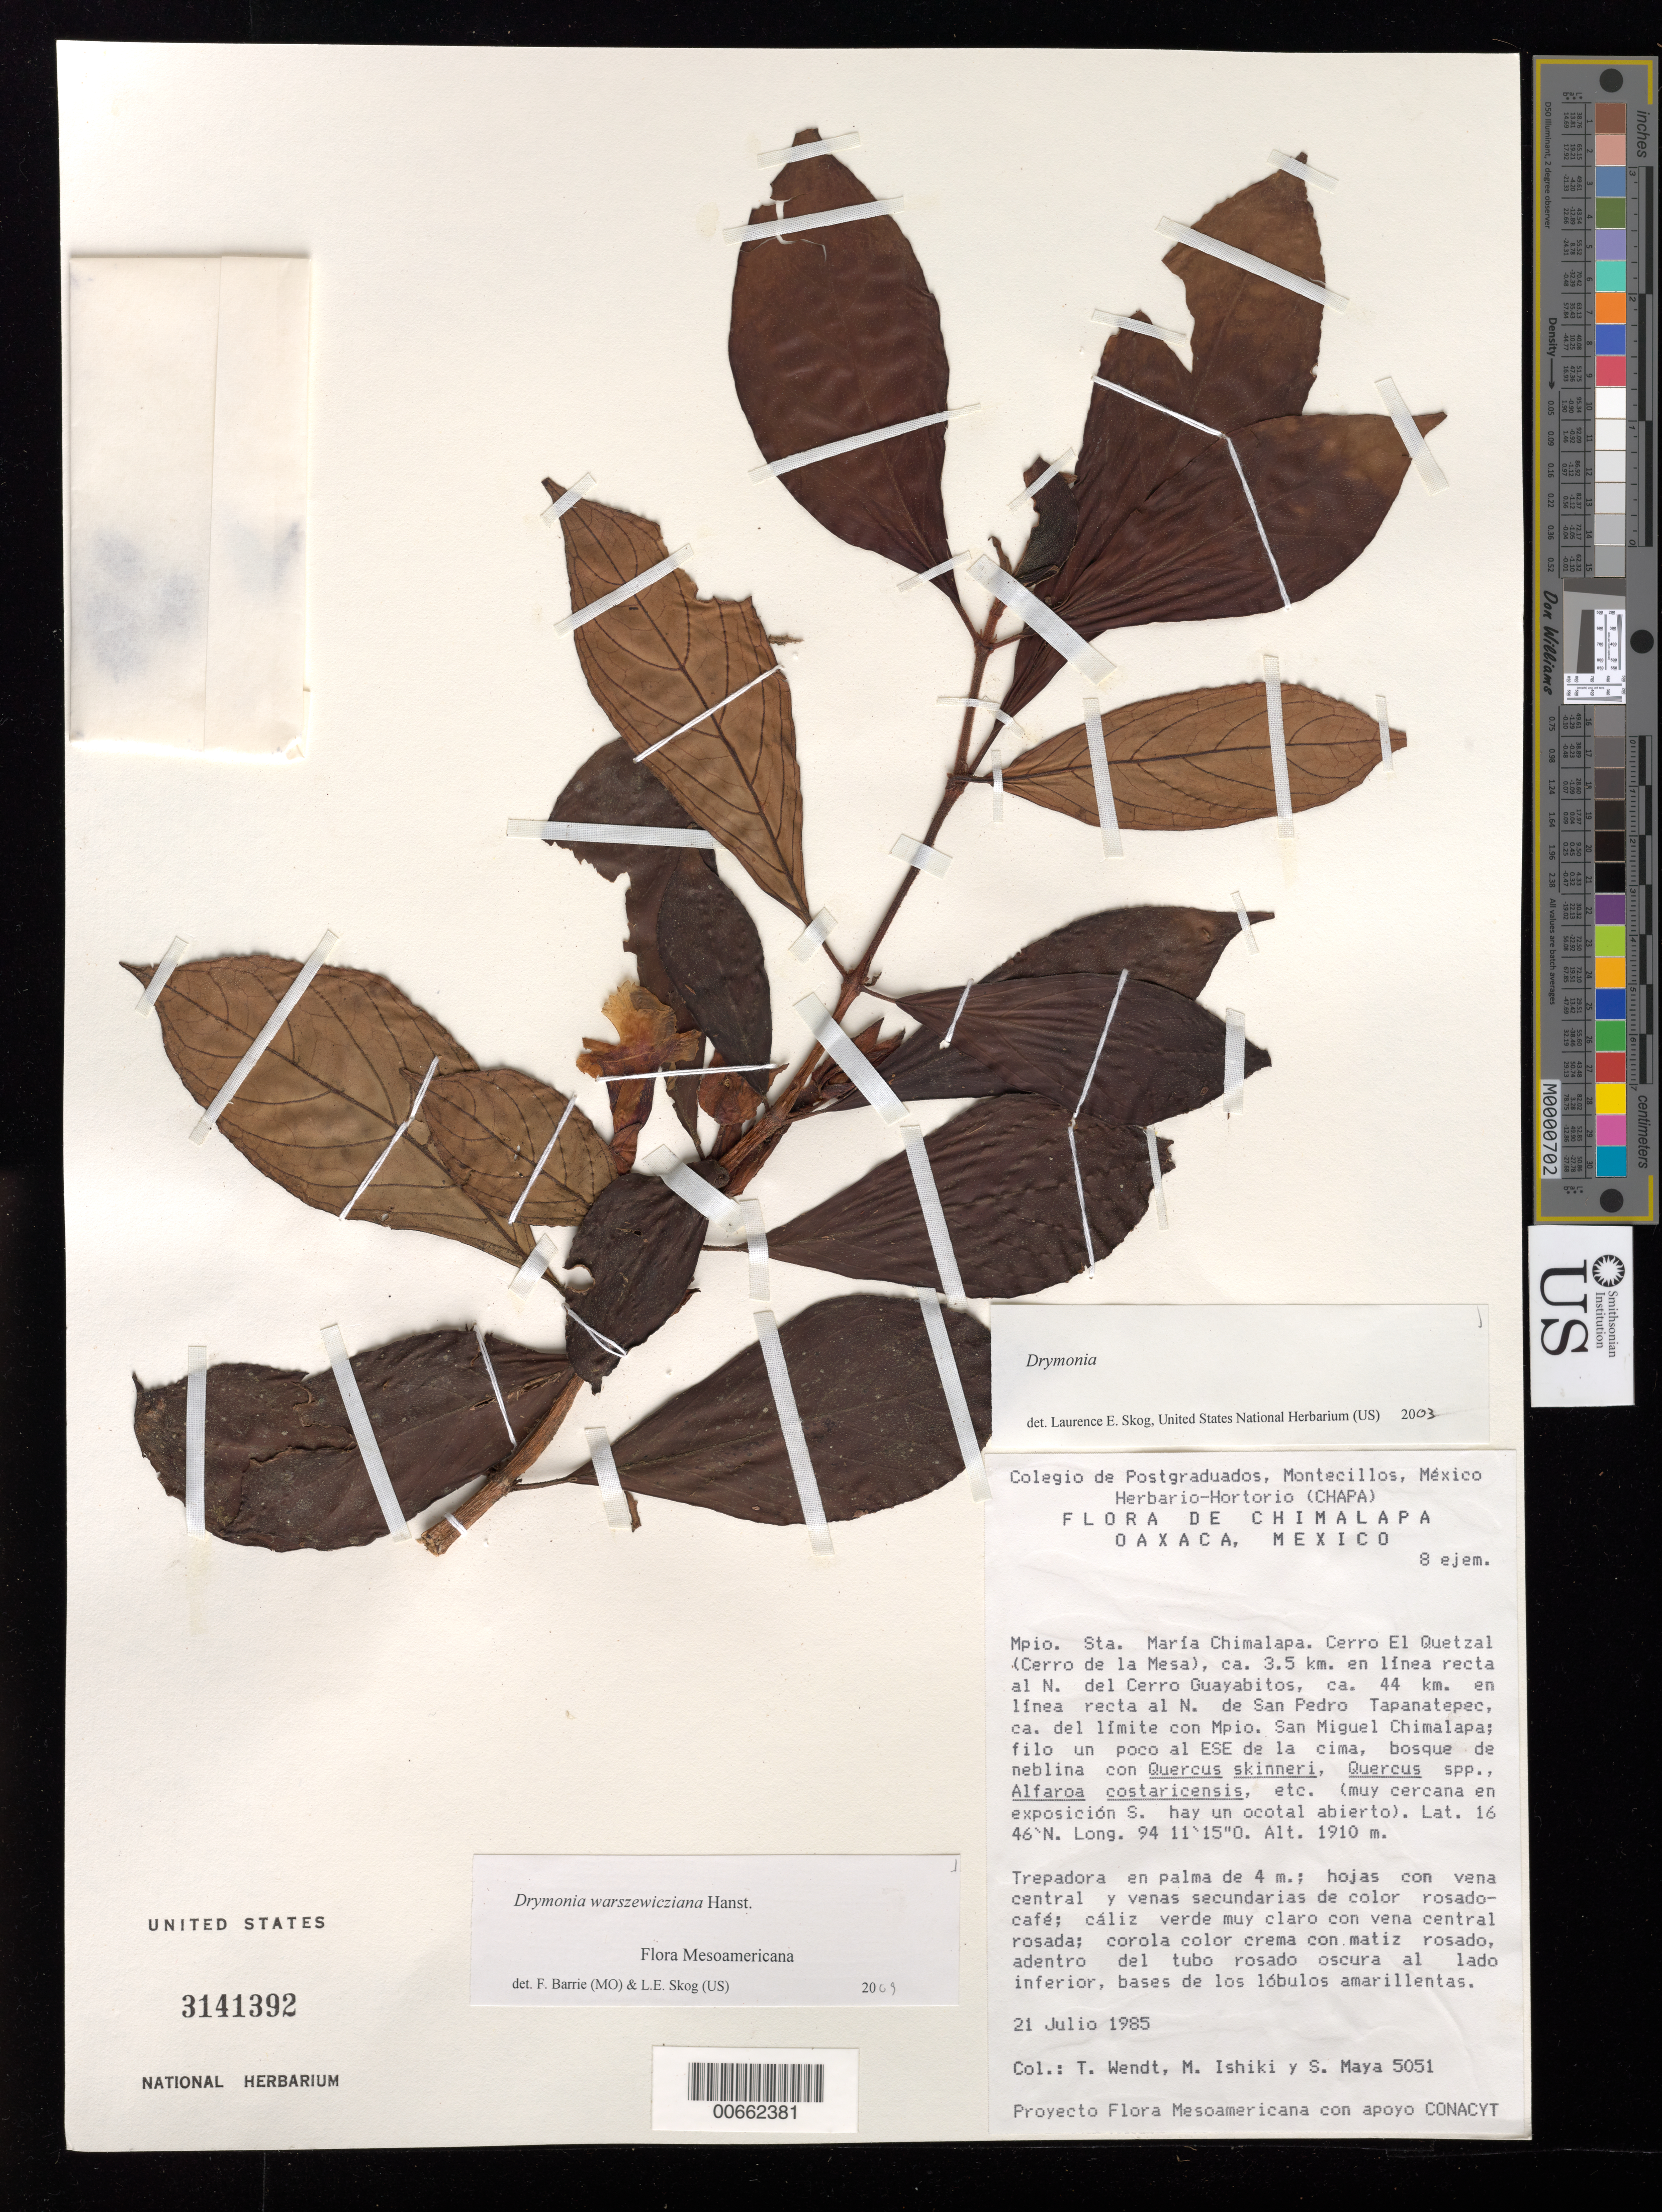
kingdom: Plantae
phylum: Tracheophyta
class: Magnoliopsida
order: Lamiales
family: Gesneriaceae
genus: Drymonia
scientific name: Drymonia warszewicziana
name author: Hanst.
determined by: Barrie, F. R.; Skog, Laurence E.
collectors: T. L. Wendt, M. Ishiki & S. Maya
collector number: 5051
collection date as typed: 21 Jul 1985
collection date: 1985-07-21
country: Mexico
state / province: Oaxaca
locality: Mpio. Sta. María Chimalapa, Cerro El Quetzal (Cerro de la Mesa), ca. 3.5 km en línea recta al N. del Cerro Guayabitos, ca. 44 km en línea recta al N. de San Pedro Tapanatepec, ca. del límite con Mpio. San Miguel Chimalapa; filo un poco al ESE de la cima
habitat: Bosque de neblina… (muy cercana en exposición S hay un ocotal abierto)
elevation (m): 1910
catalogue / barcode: US 3141392